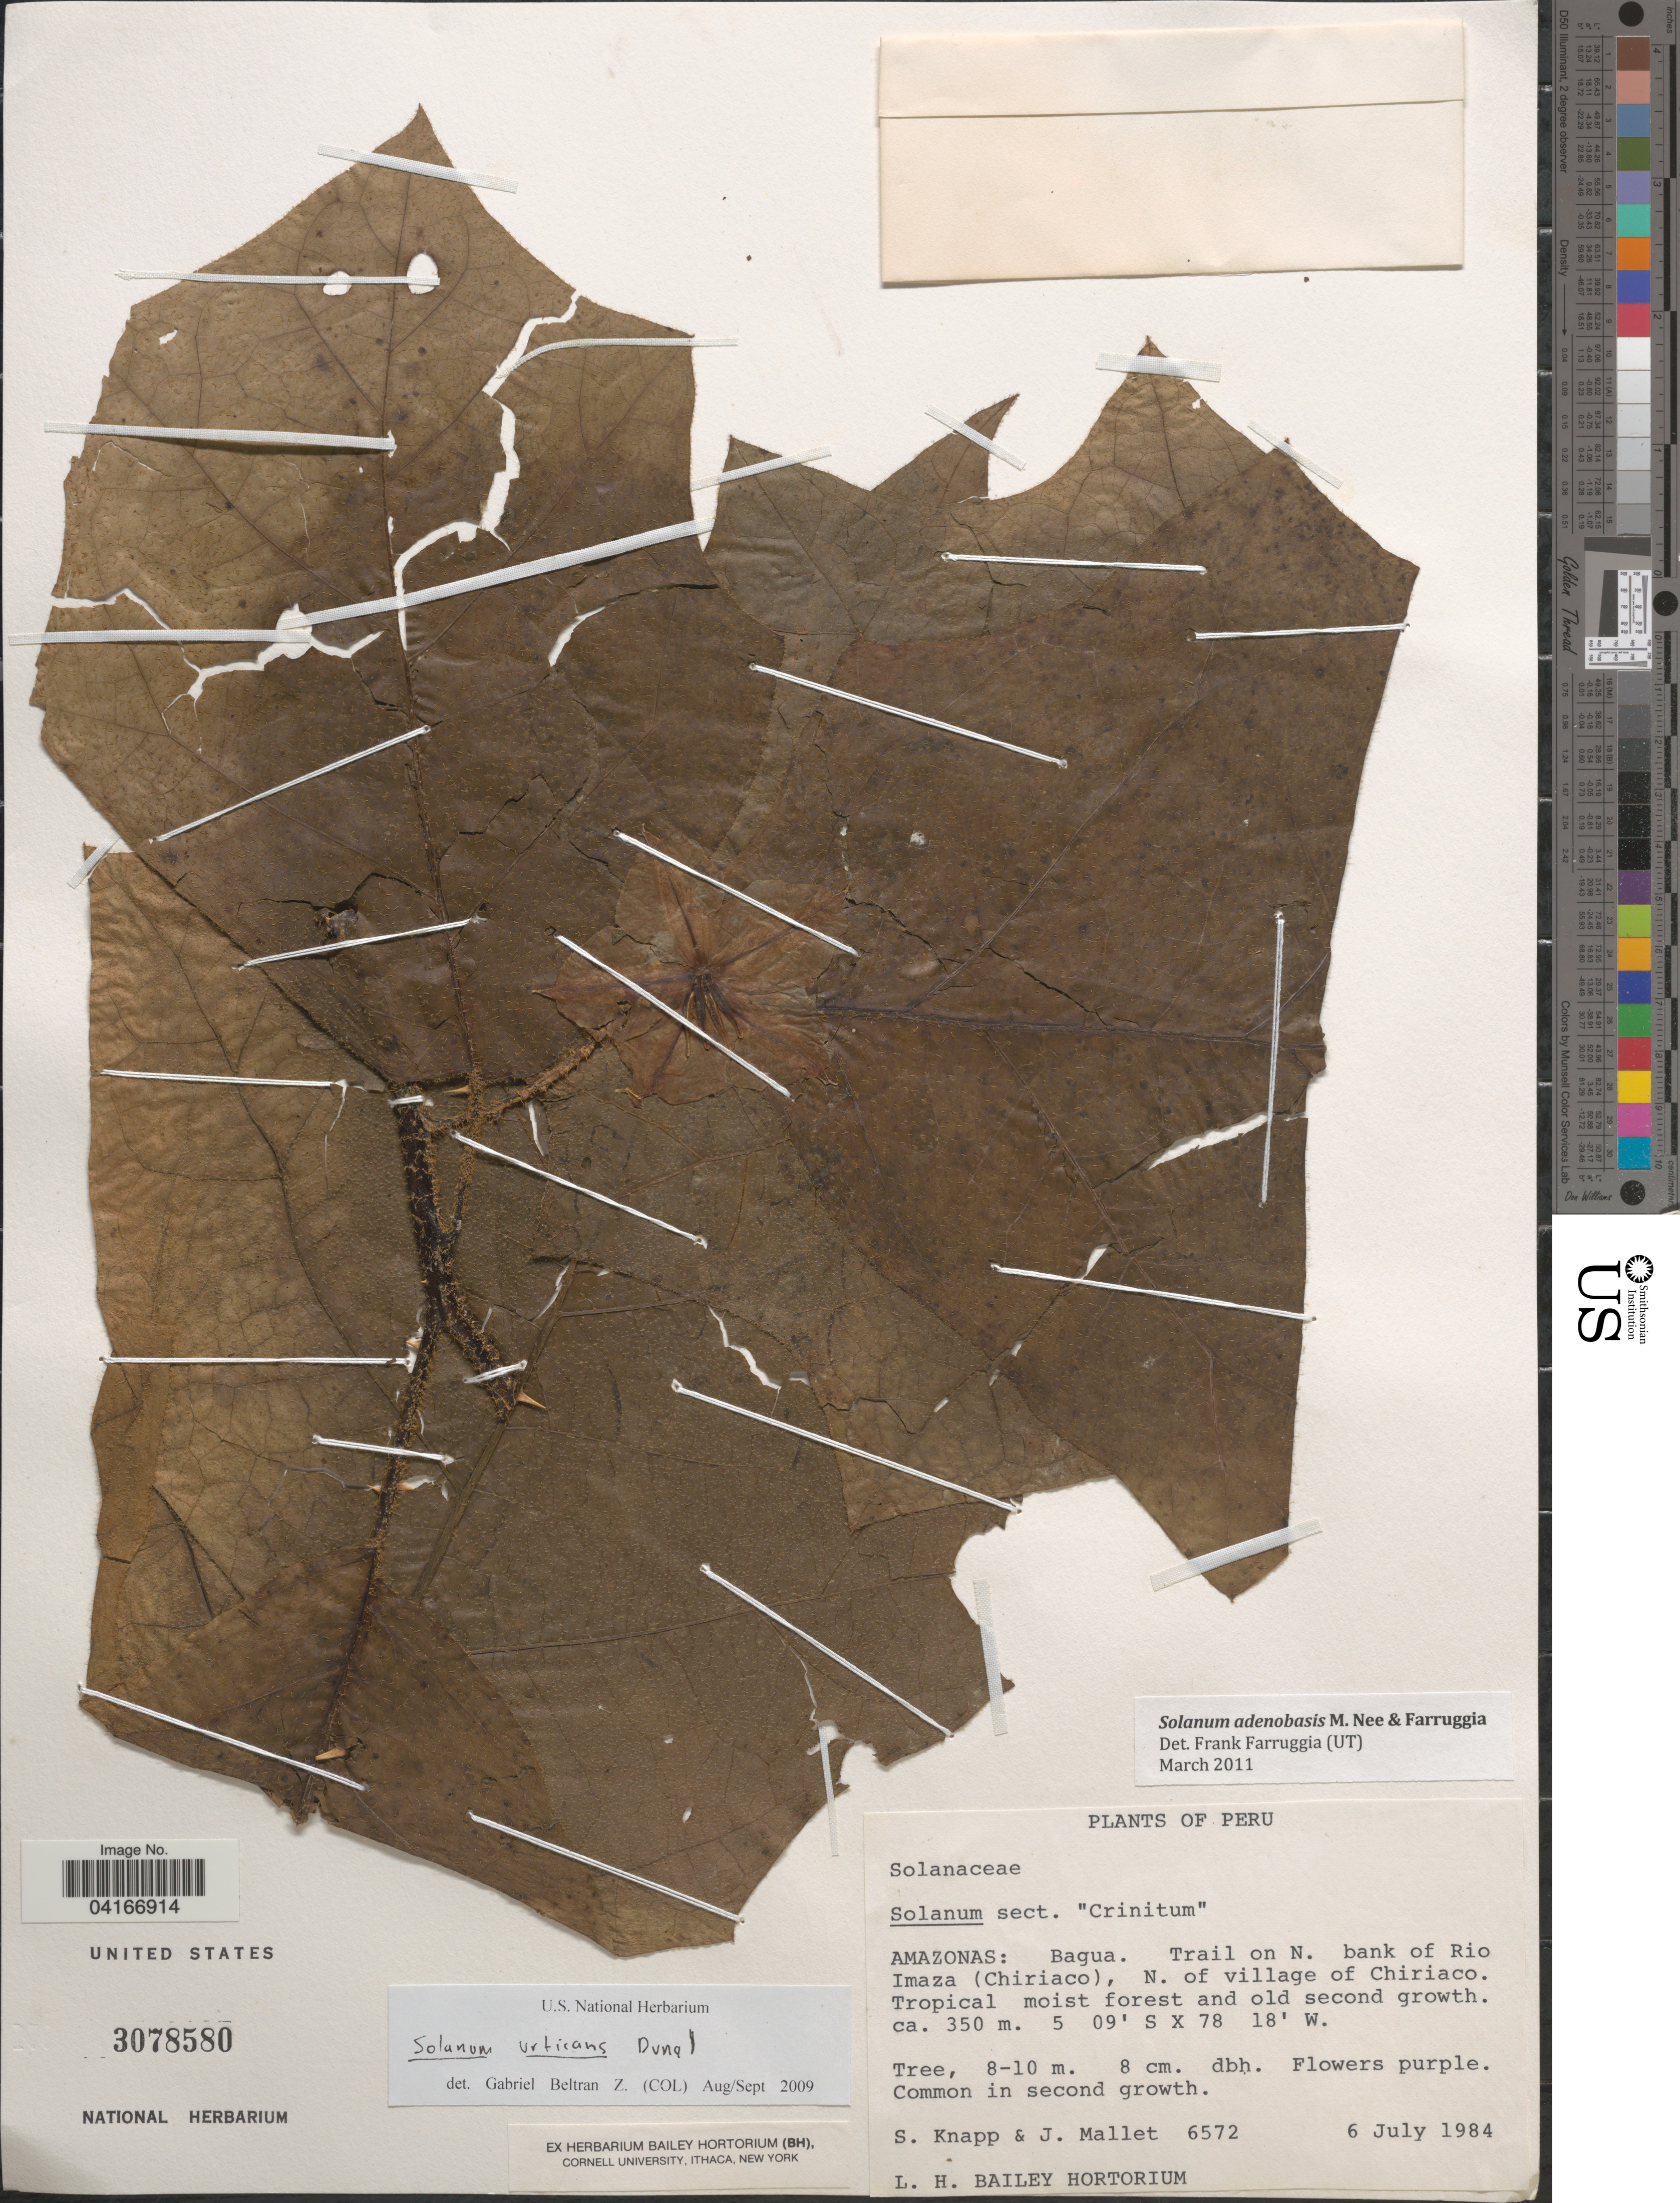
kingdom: Plantae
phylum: Tracheophyta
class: Magnoliopsida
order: Solanales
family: Solanaceae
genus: Solanum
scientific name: Solanum adenobasis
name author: M. Nee & Farruggia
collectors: S. Knapp & J. Mallet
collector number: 6572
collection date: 1984-07-06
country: Peru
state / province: Amazonas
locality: Bagua. Trail on N. bank of Rio Imaza (Chiriaco), N. of village of Chiriaco.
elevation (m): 350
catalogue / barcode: US 3078580